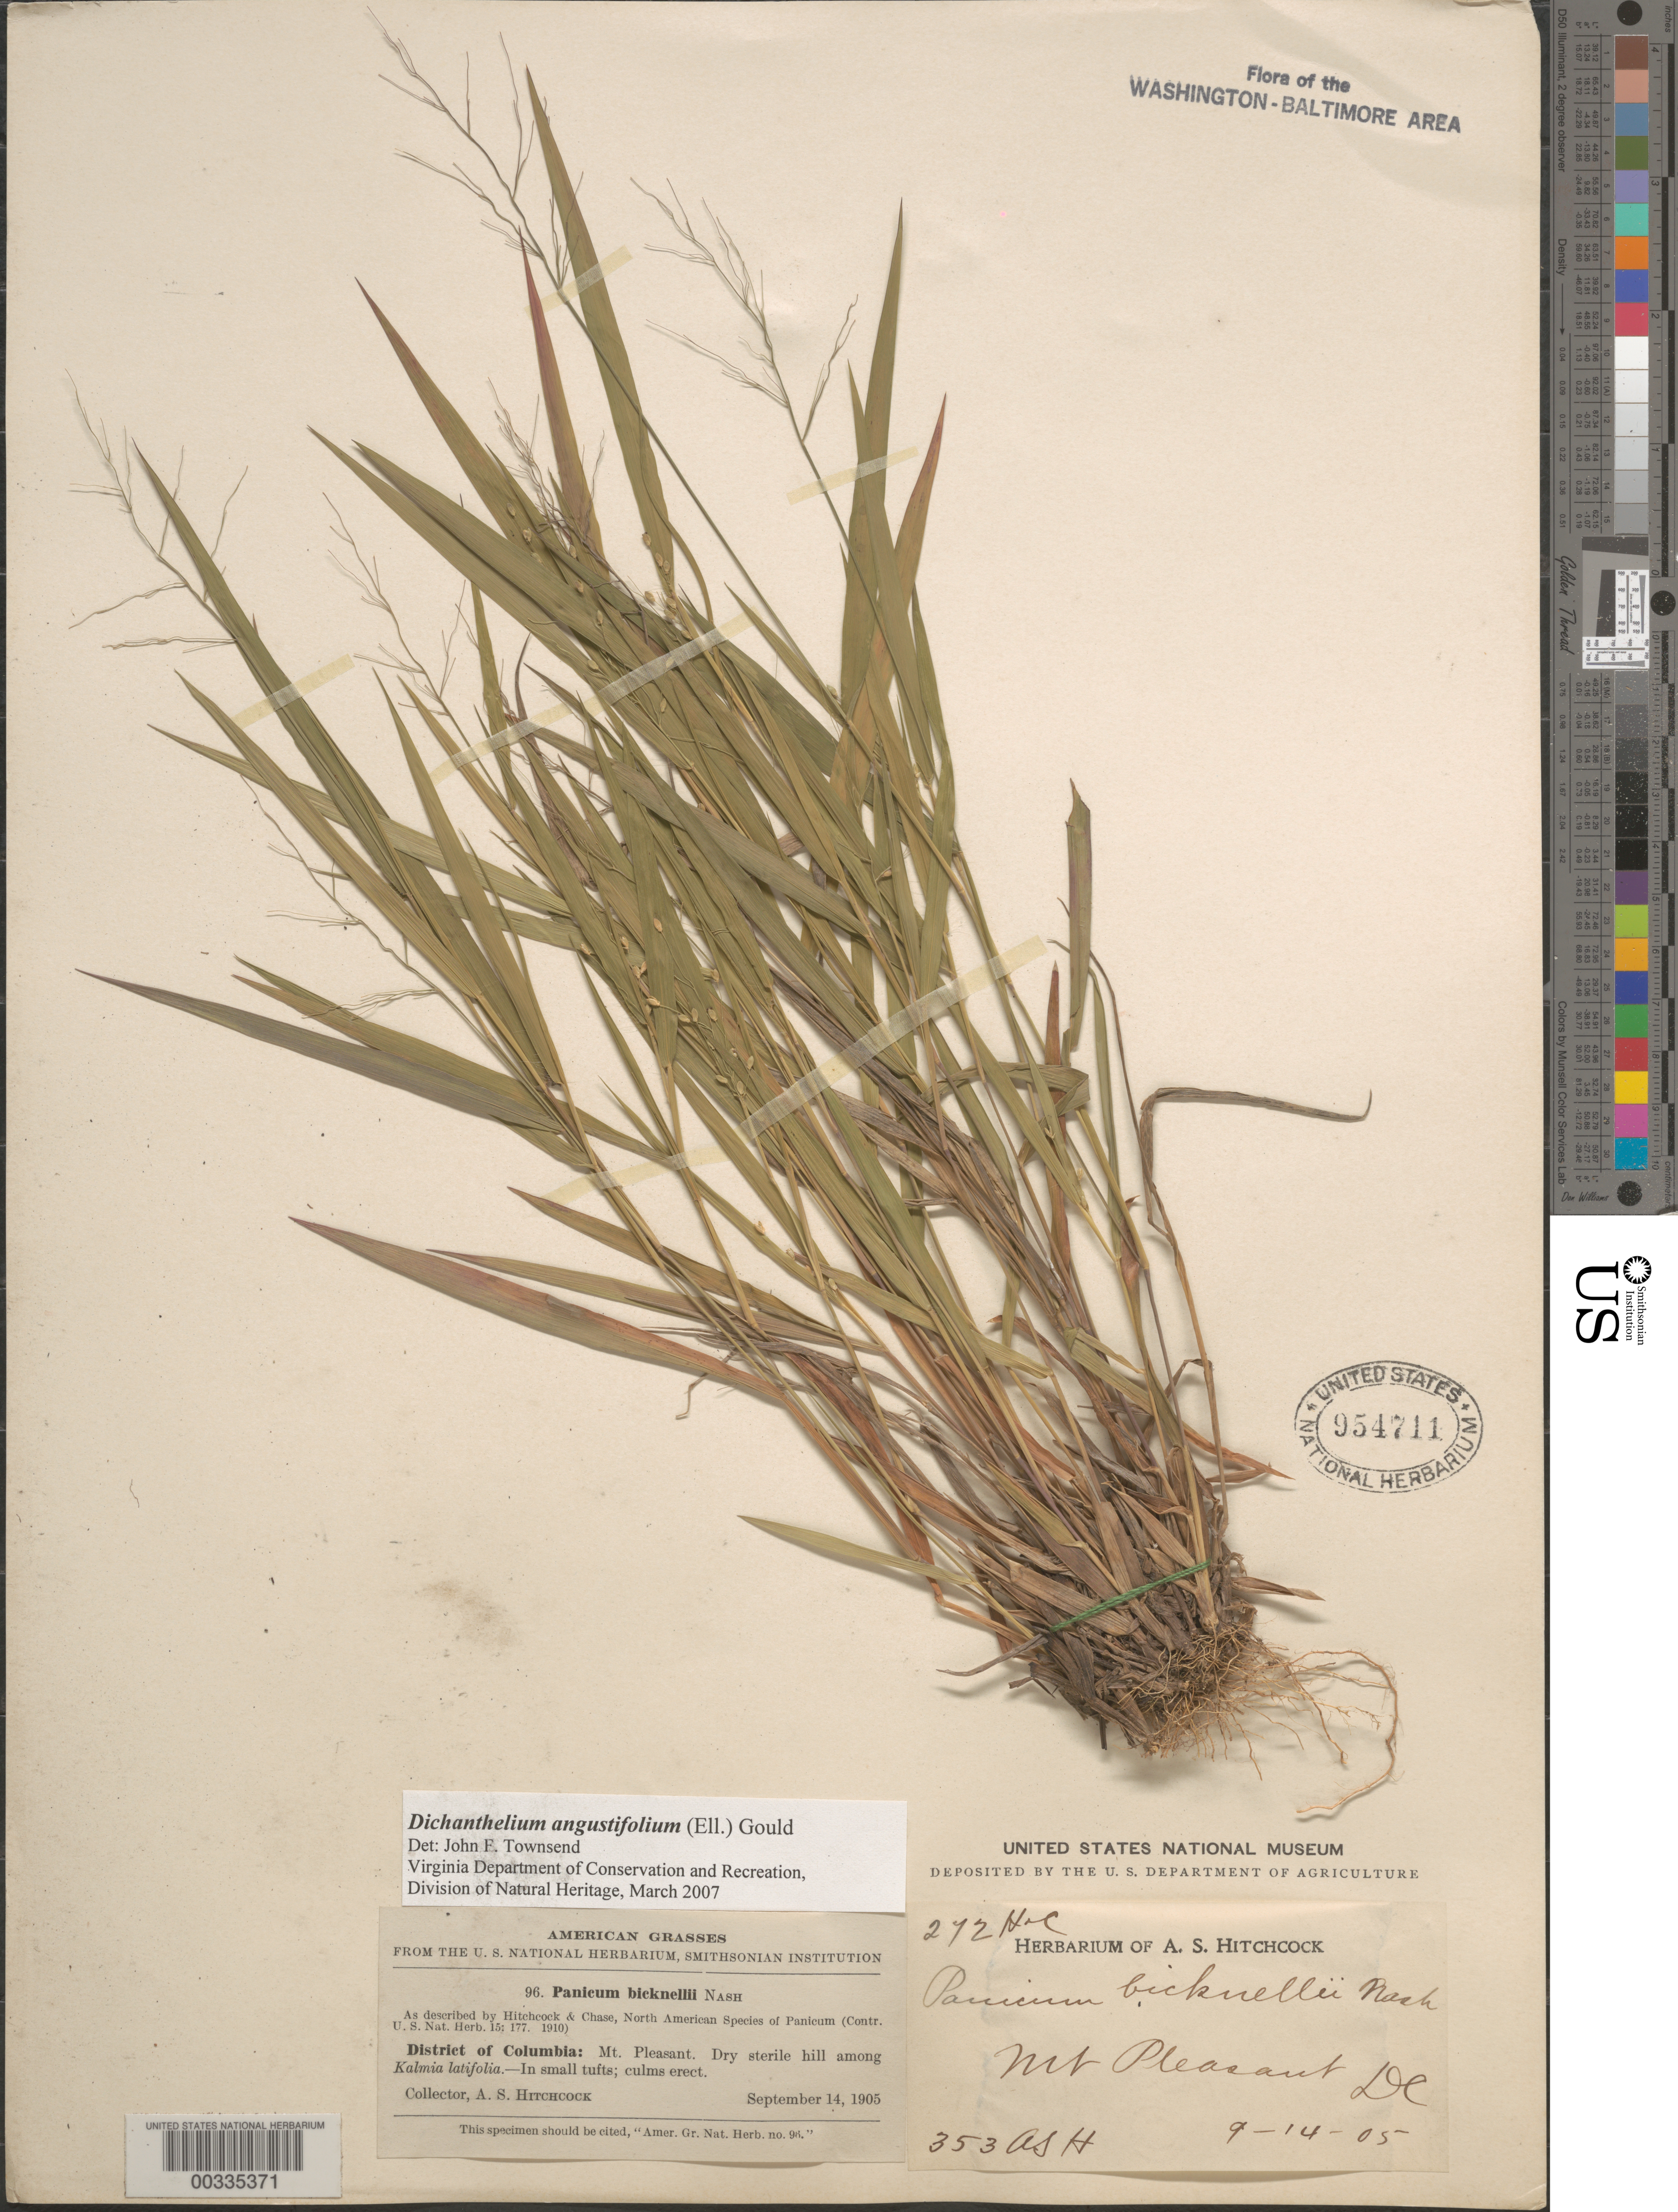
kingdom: Plantae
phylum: Tracheophyta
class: Liliopsida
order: Poales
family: Poaceae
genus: Dichanthelium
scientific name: Dichanthelium angustifolium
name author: (Ellison) Gould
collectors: A. S. Hitchcock & A. Chase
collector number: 272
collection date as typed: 14 Sep 1905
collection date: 1905-09-14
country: United States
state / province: District of Columbia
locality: Mount Pleasant Rock Creek Park and Vicinity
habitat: Dry sterile hill among Kalmia latifolia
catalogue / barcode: US 954711